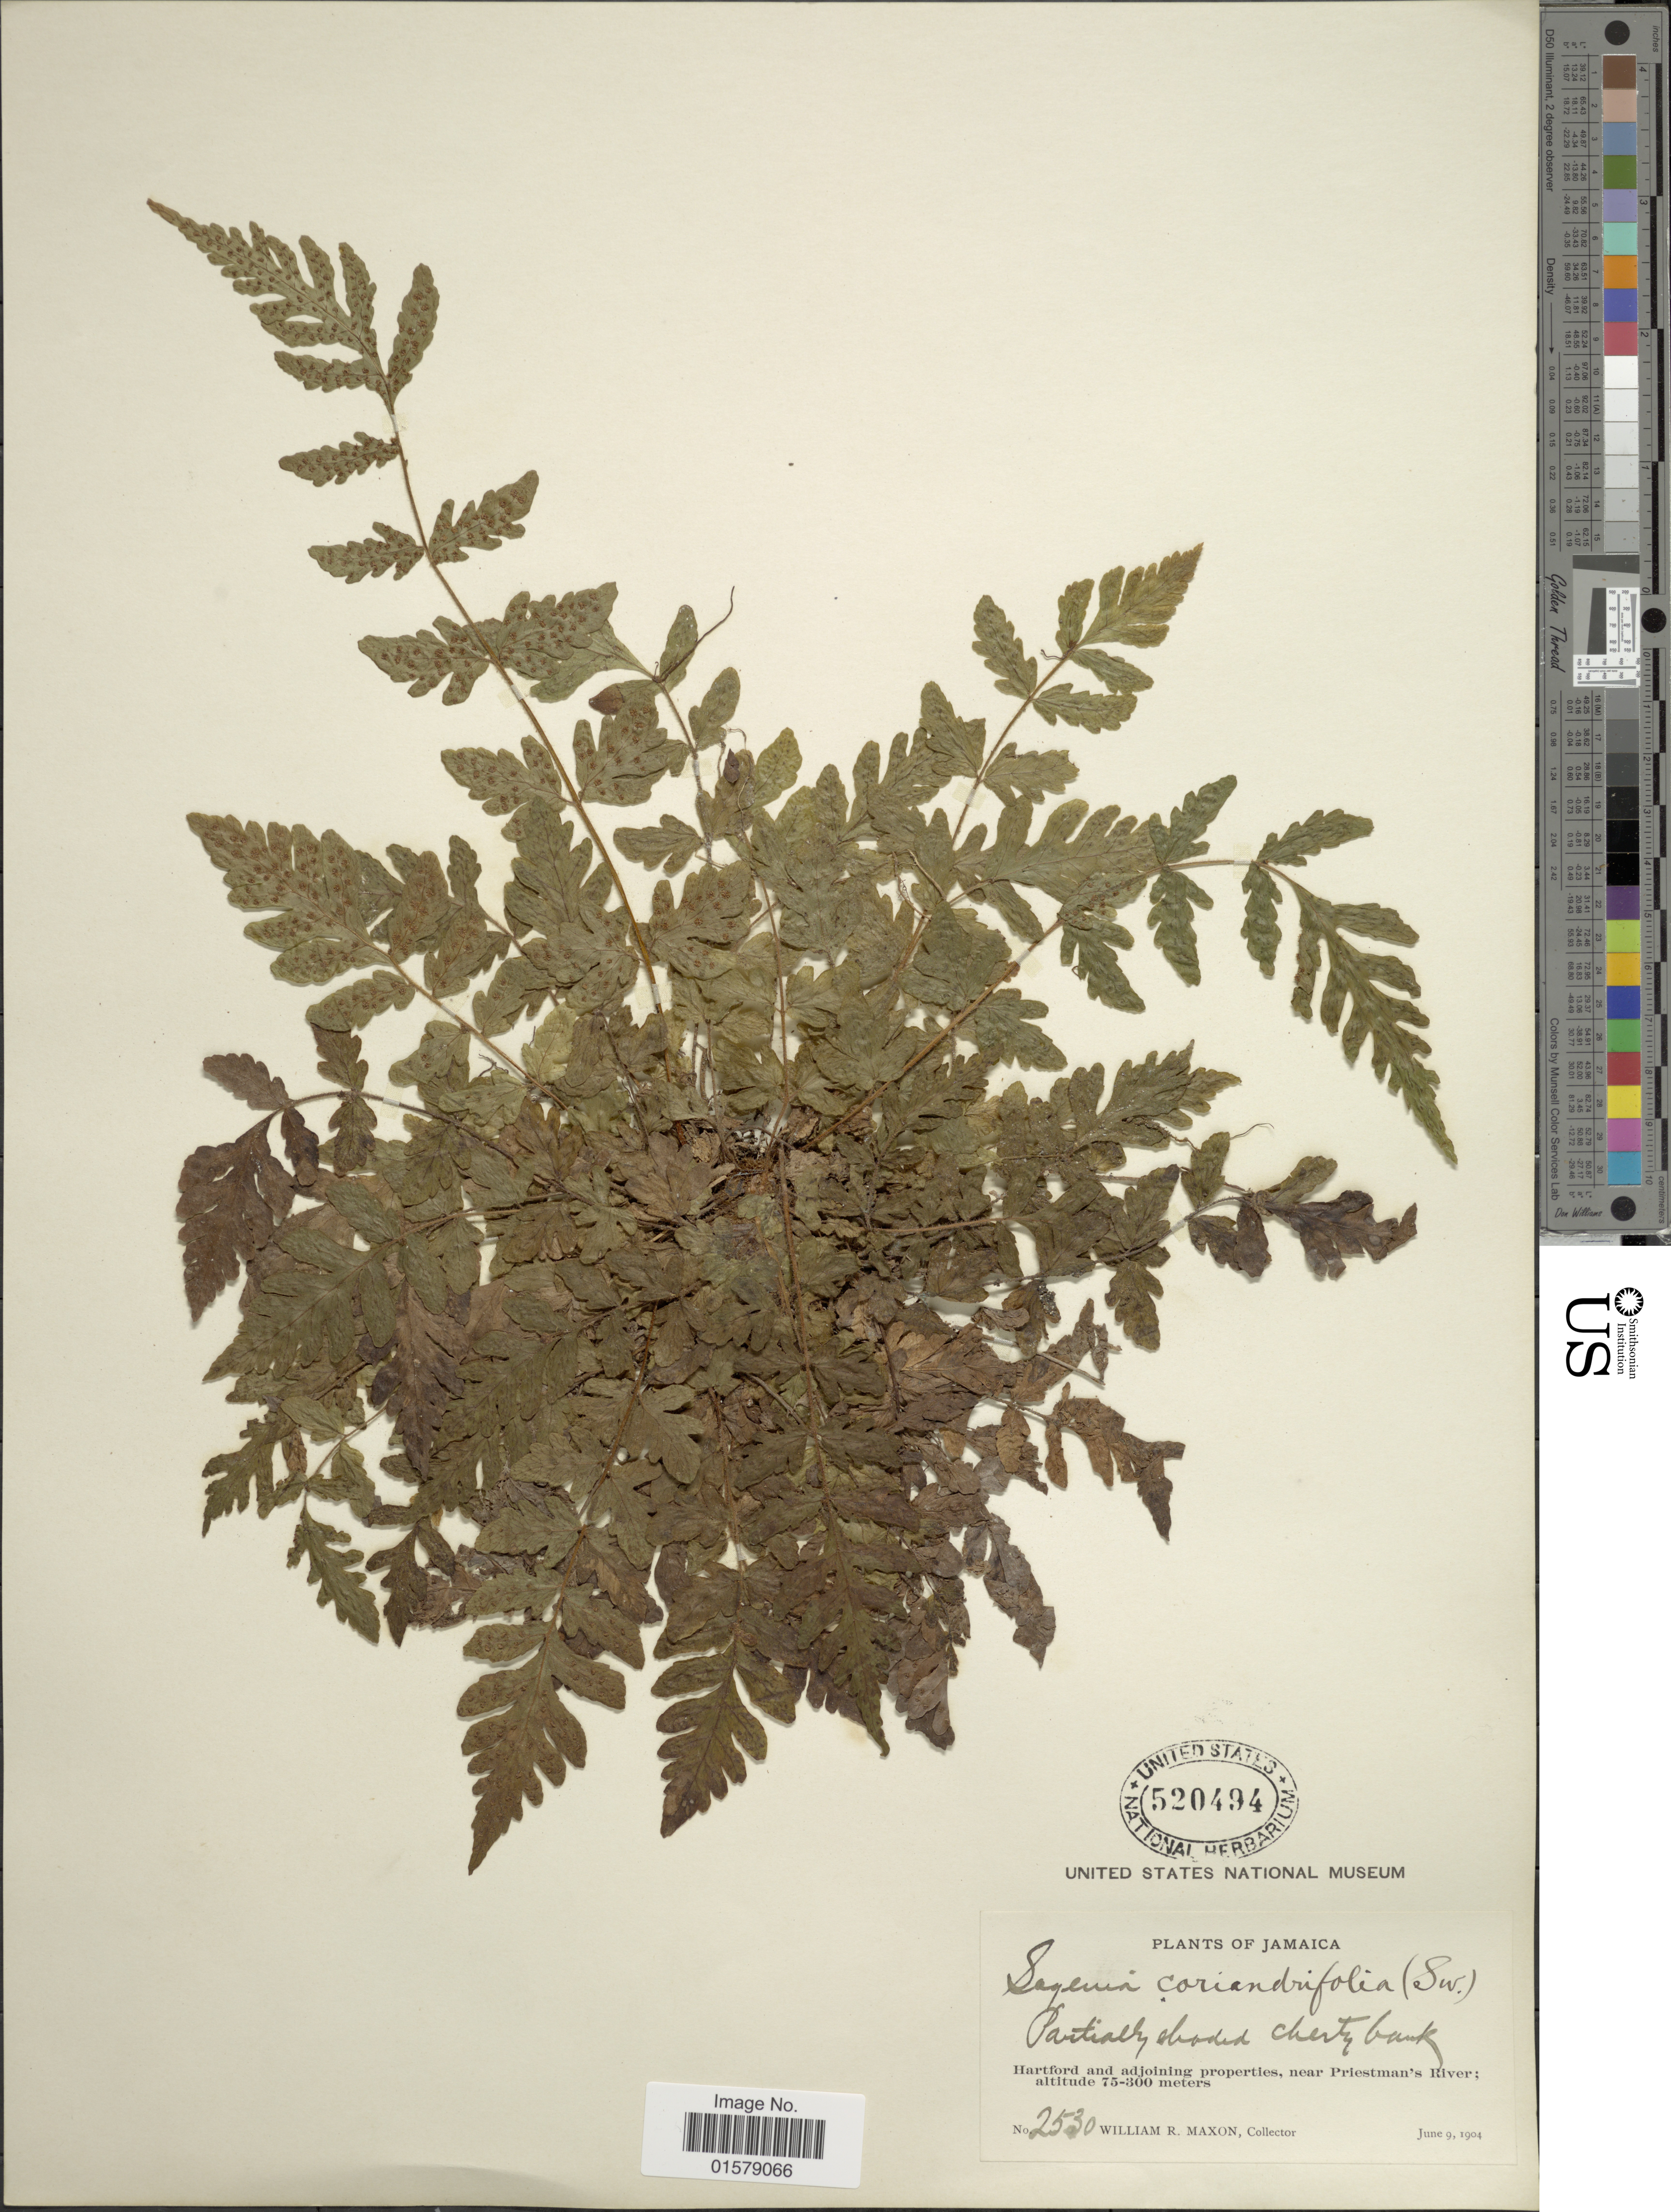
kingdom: Plantae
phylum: Tracheophyta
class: Polypodiopsida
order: Polypodiales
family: Tectariaceae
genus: Tectaria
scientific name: Tectaria coriandrifolia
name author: Underw.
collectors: W. R. Maxon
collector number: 2530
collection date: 1904-06-09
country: Jamaica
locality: Hartford and adjoining properties, near Priestman's River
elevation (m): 75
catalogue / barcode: US 520494